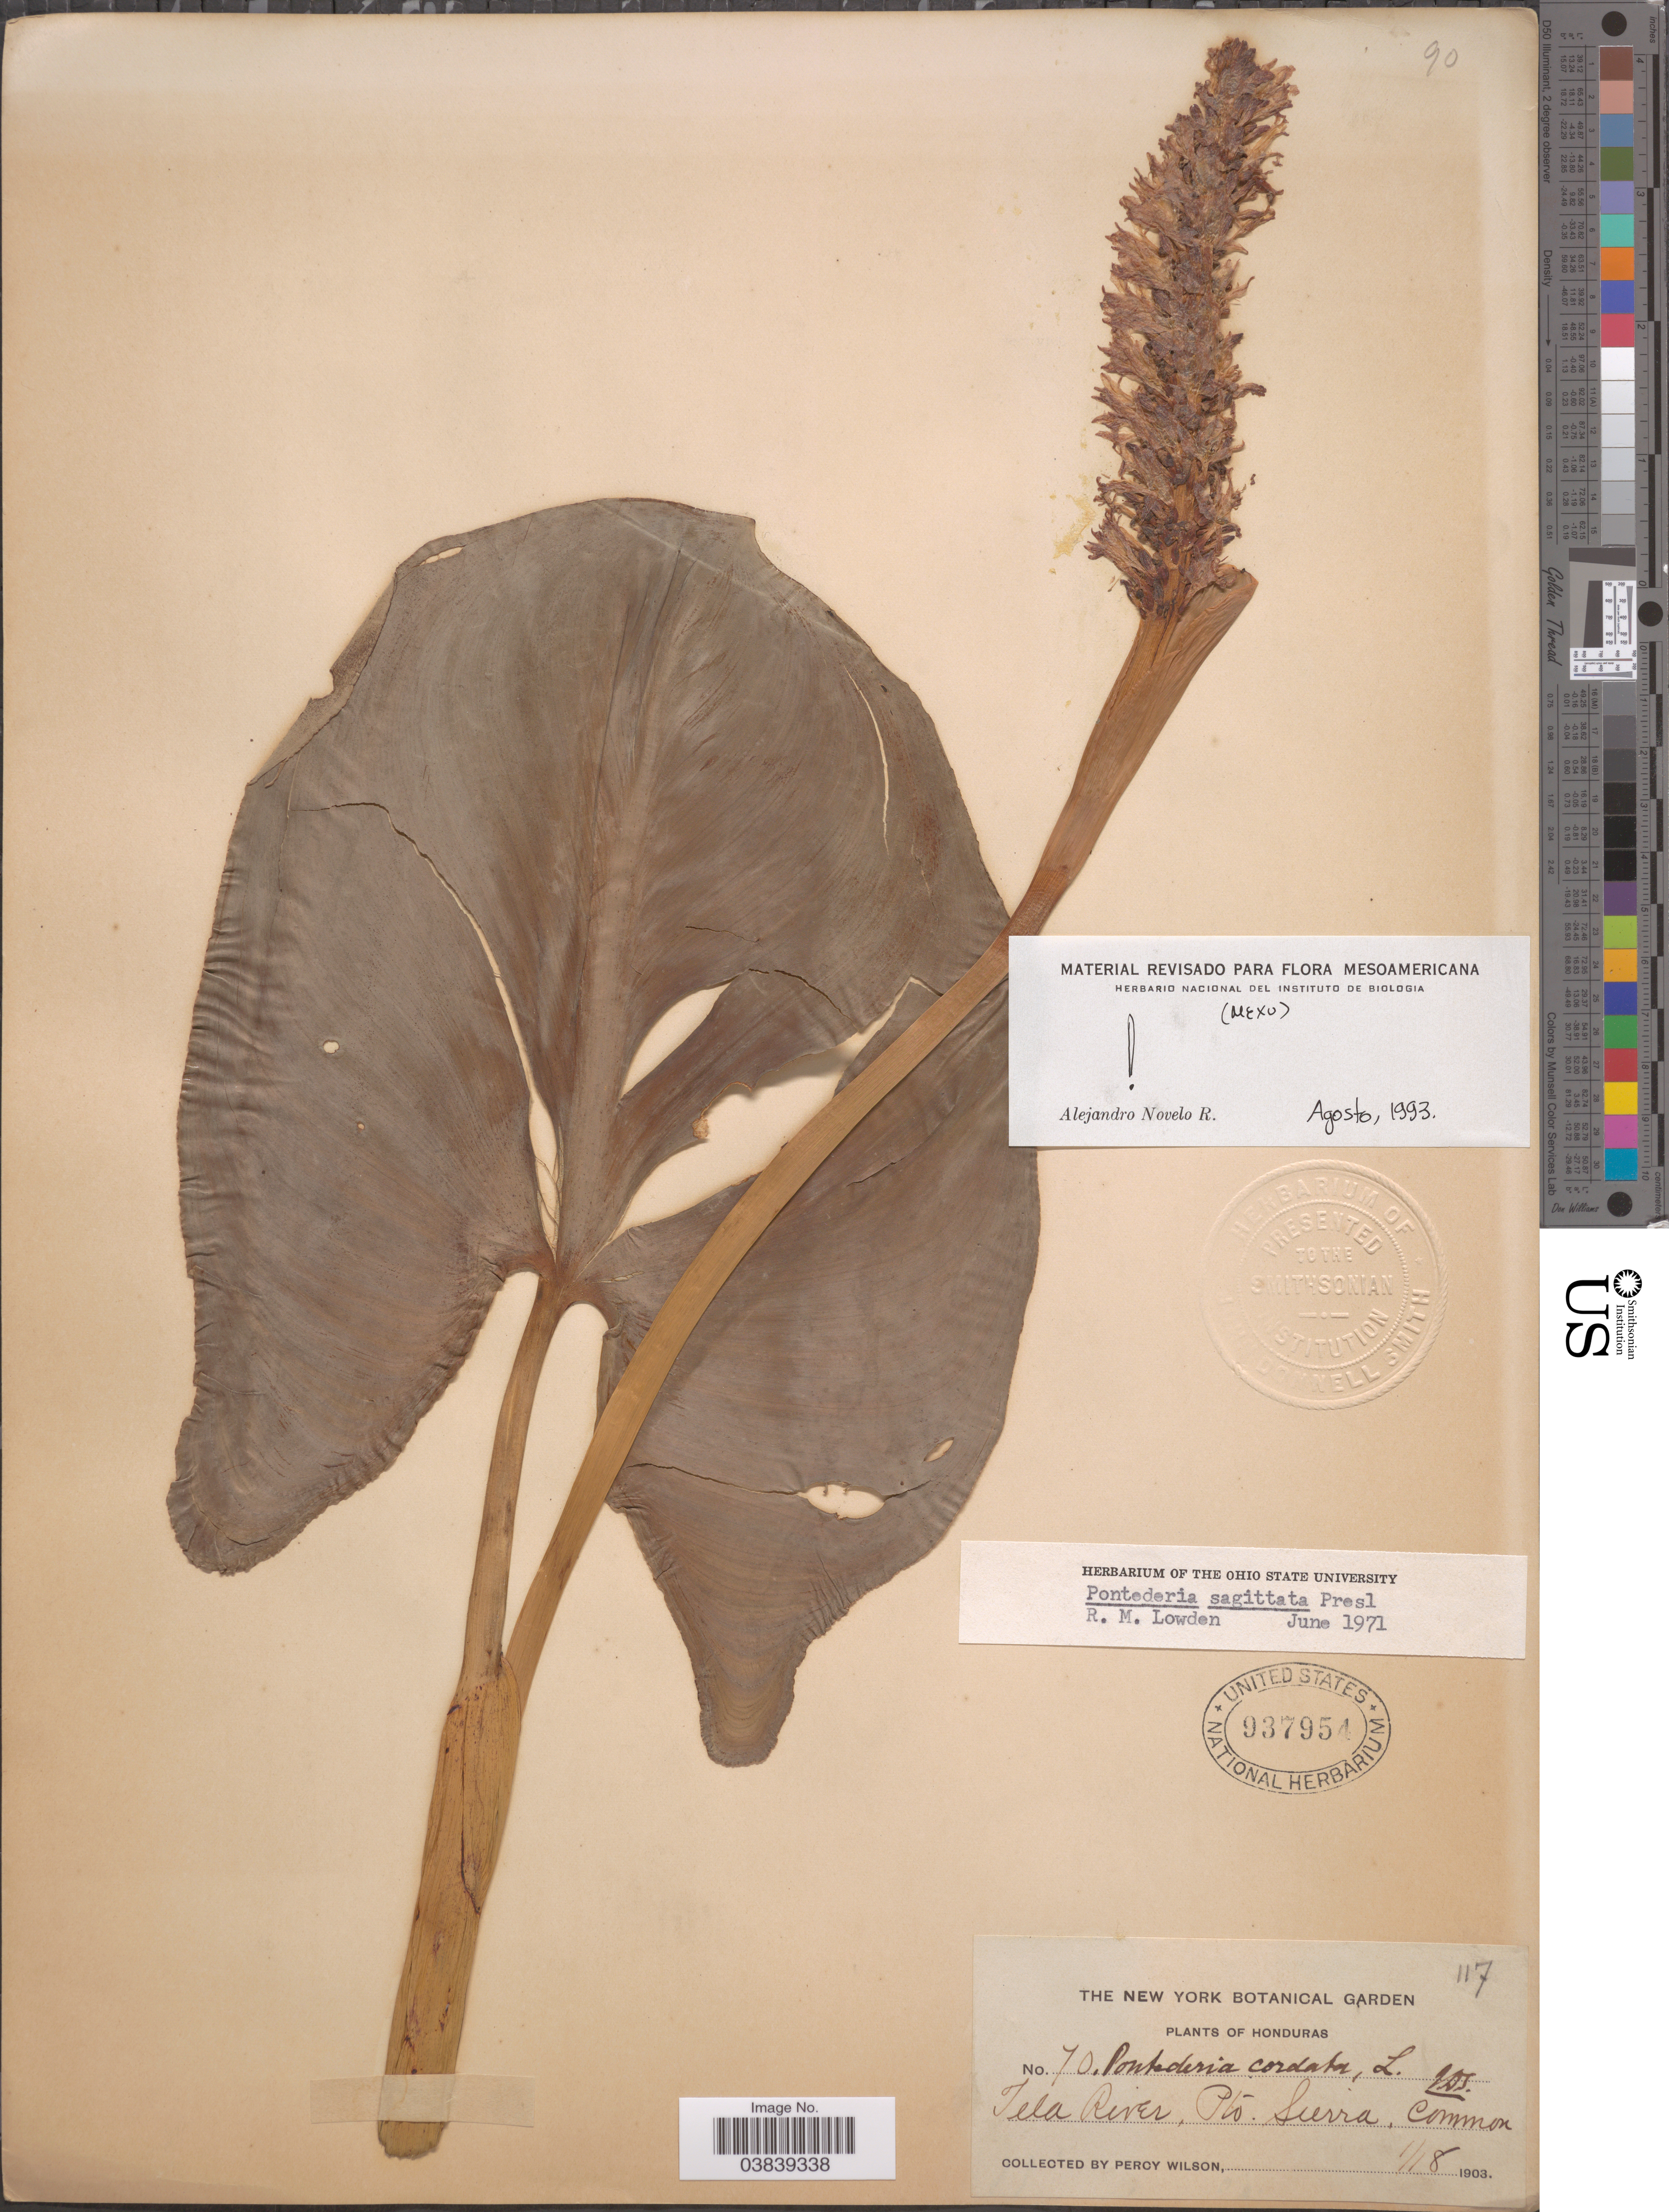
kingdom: Plantae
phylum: Tracheophyta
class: Liliopsida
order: Commelinales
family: Pontederiaceae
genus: Pontederia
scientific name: Pontederia sagittata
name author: C. Presl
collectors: P. Wilson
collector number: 70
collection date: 1903-01-18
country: Honduras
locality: Tela River, Pto. Sierra.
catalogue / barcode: US 937954